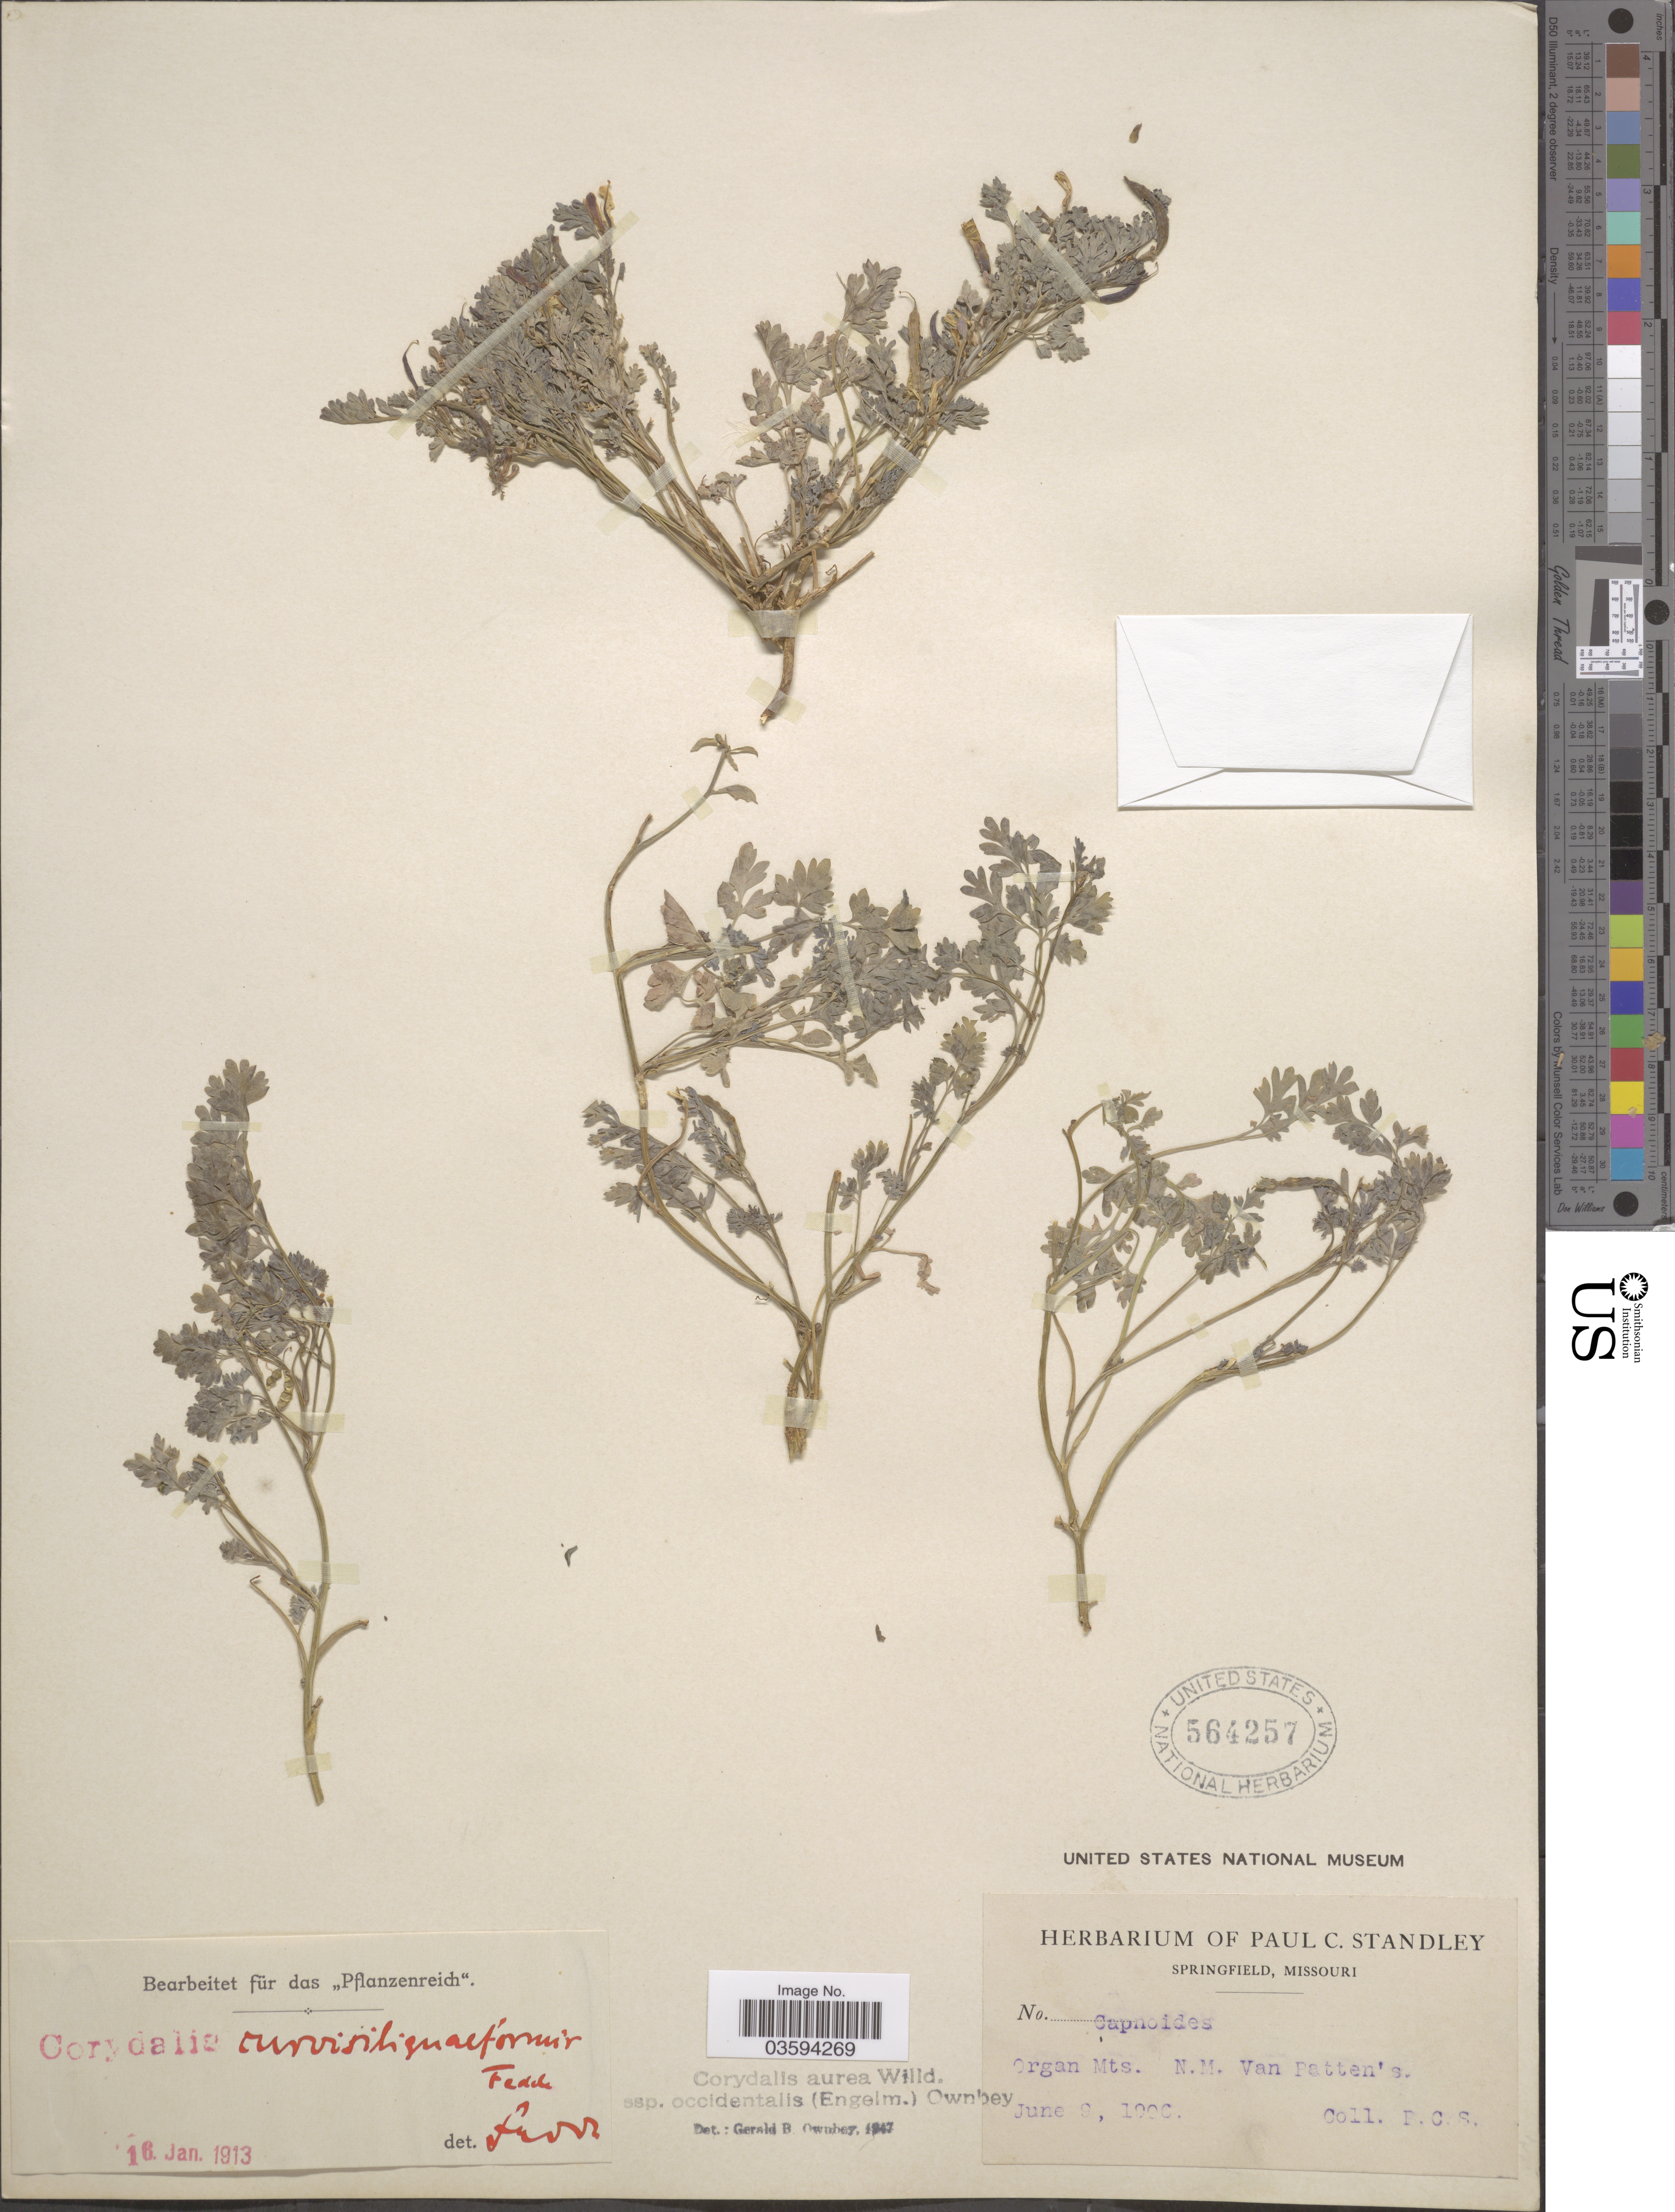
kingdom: Plantae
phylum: Tracheophyta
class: Magnoliopsida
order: Ranunculales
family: Papaveraceae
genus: Corydalis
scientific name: Corydalis aurea subsp. occidentalis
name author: Willd.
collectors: P. C. Standley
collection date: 1906-06-09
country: United States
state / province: New Mexico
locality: Organ Mts. Van Patten's.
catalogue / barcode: US 564257